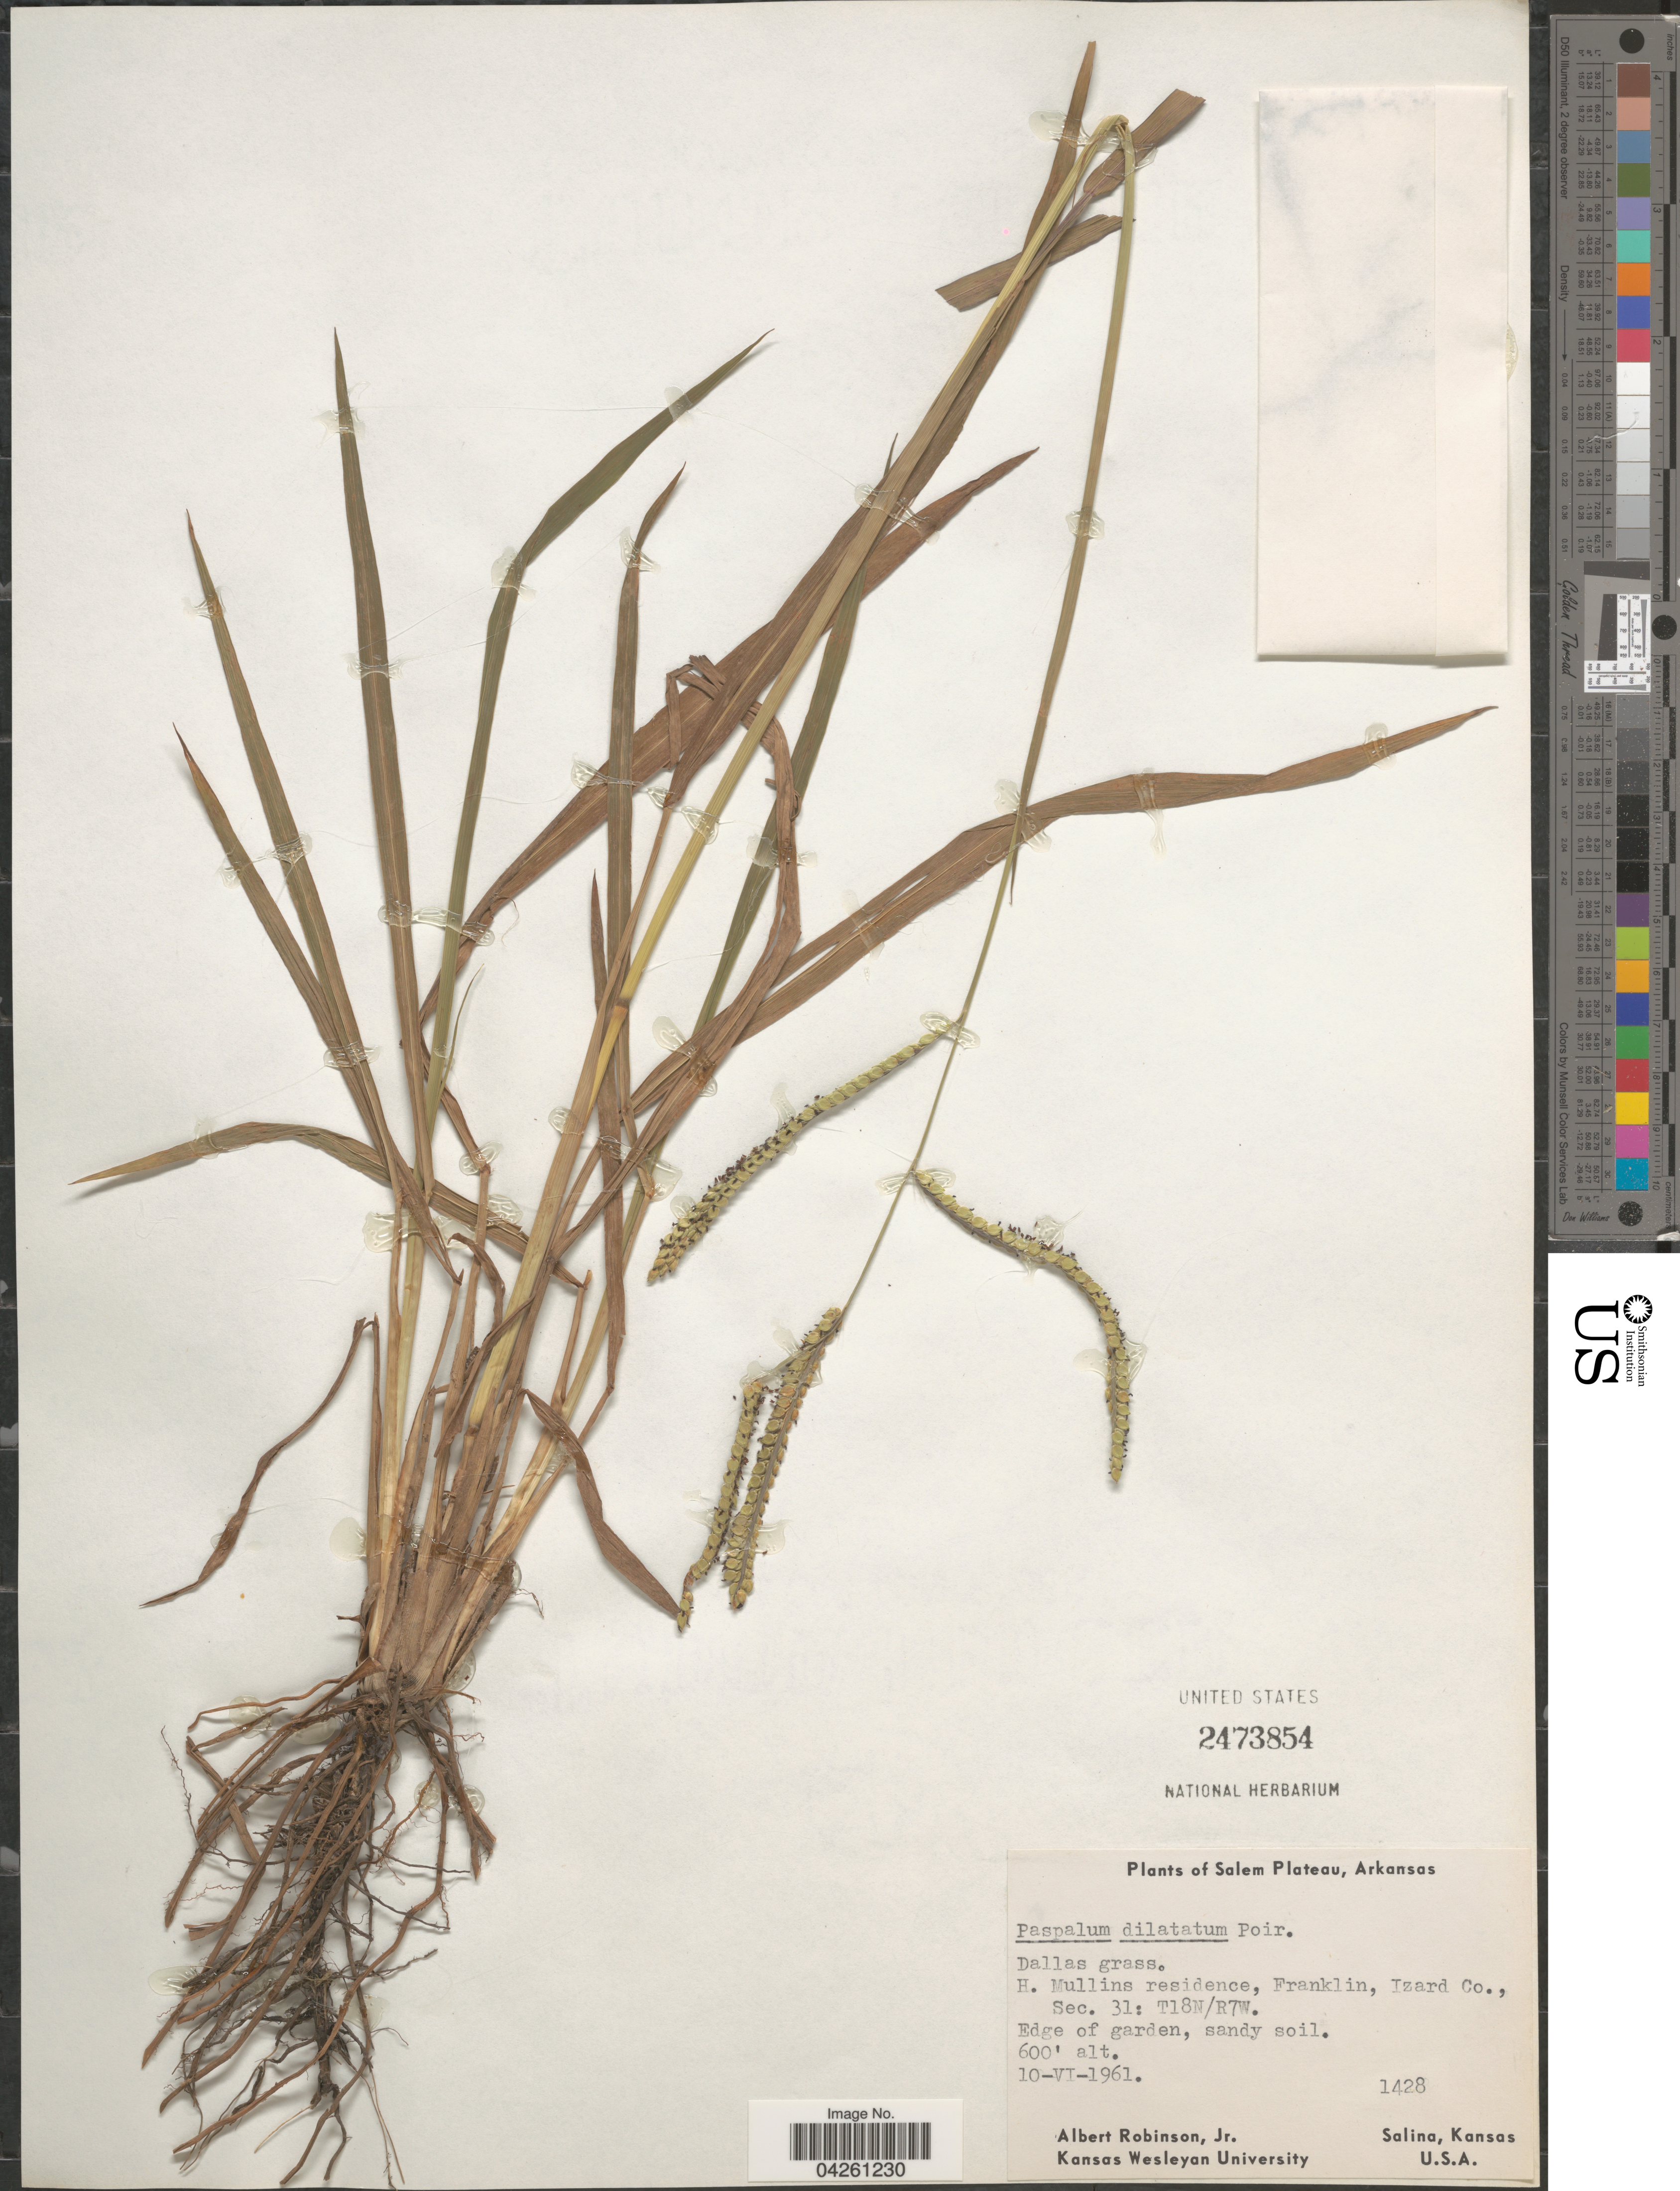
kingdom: Plantae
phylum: Tracheophyta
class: Liliopsida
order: Poales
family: Poaceae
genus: Paspalum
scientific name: Paspalum dilatatum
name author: Poir.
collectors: A. Robinson Jr.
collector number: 1428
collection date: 1961-06-10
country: United States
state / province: Arkansas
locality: Salem Plateau. Dallas grass. H. Mullins residence, Franklin, Izard Co., Sec. 31: T18N/R7W. Edge of garden, sandy soil.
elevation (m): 183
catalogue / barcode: US 2473854